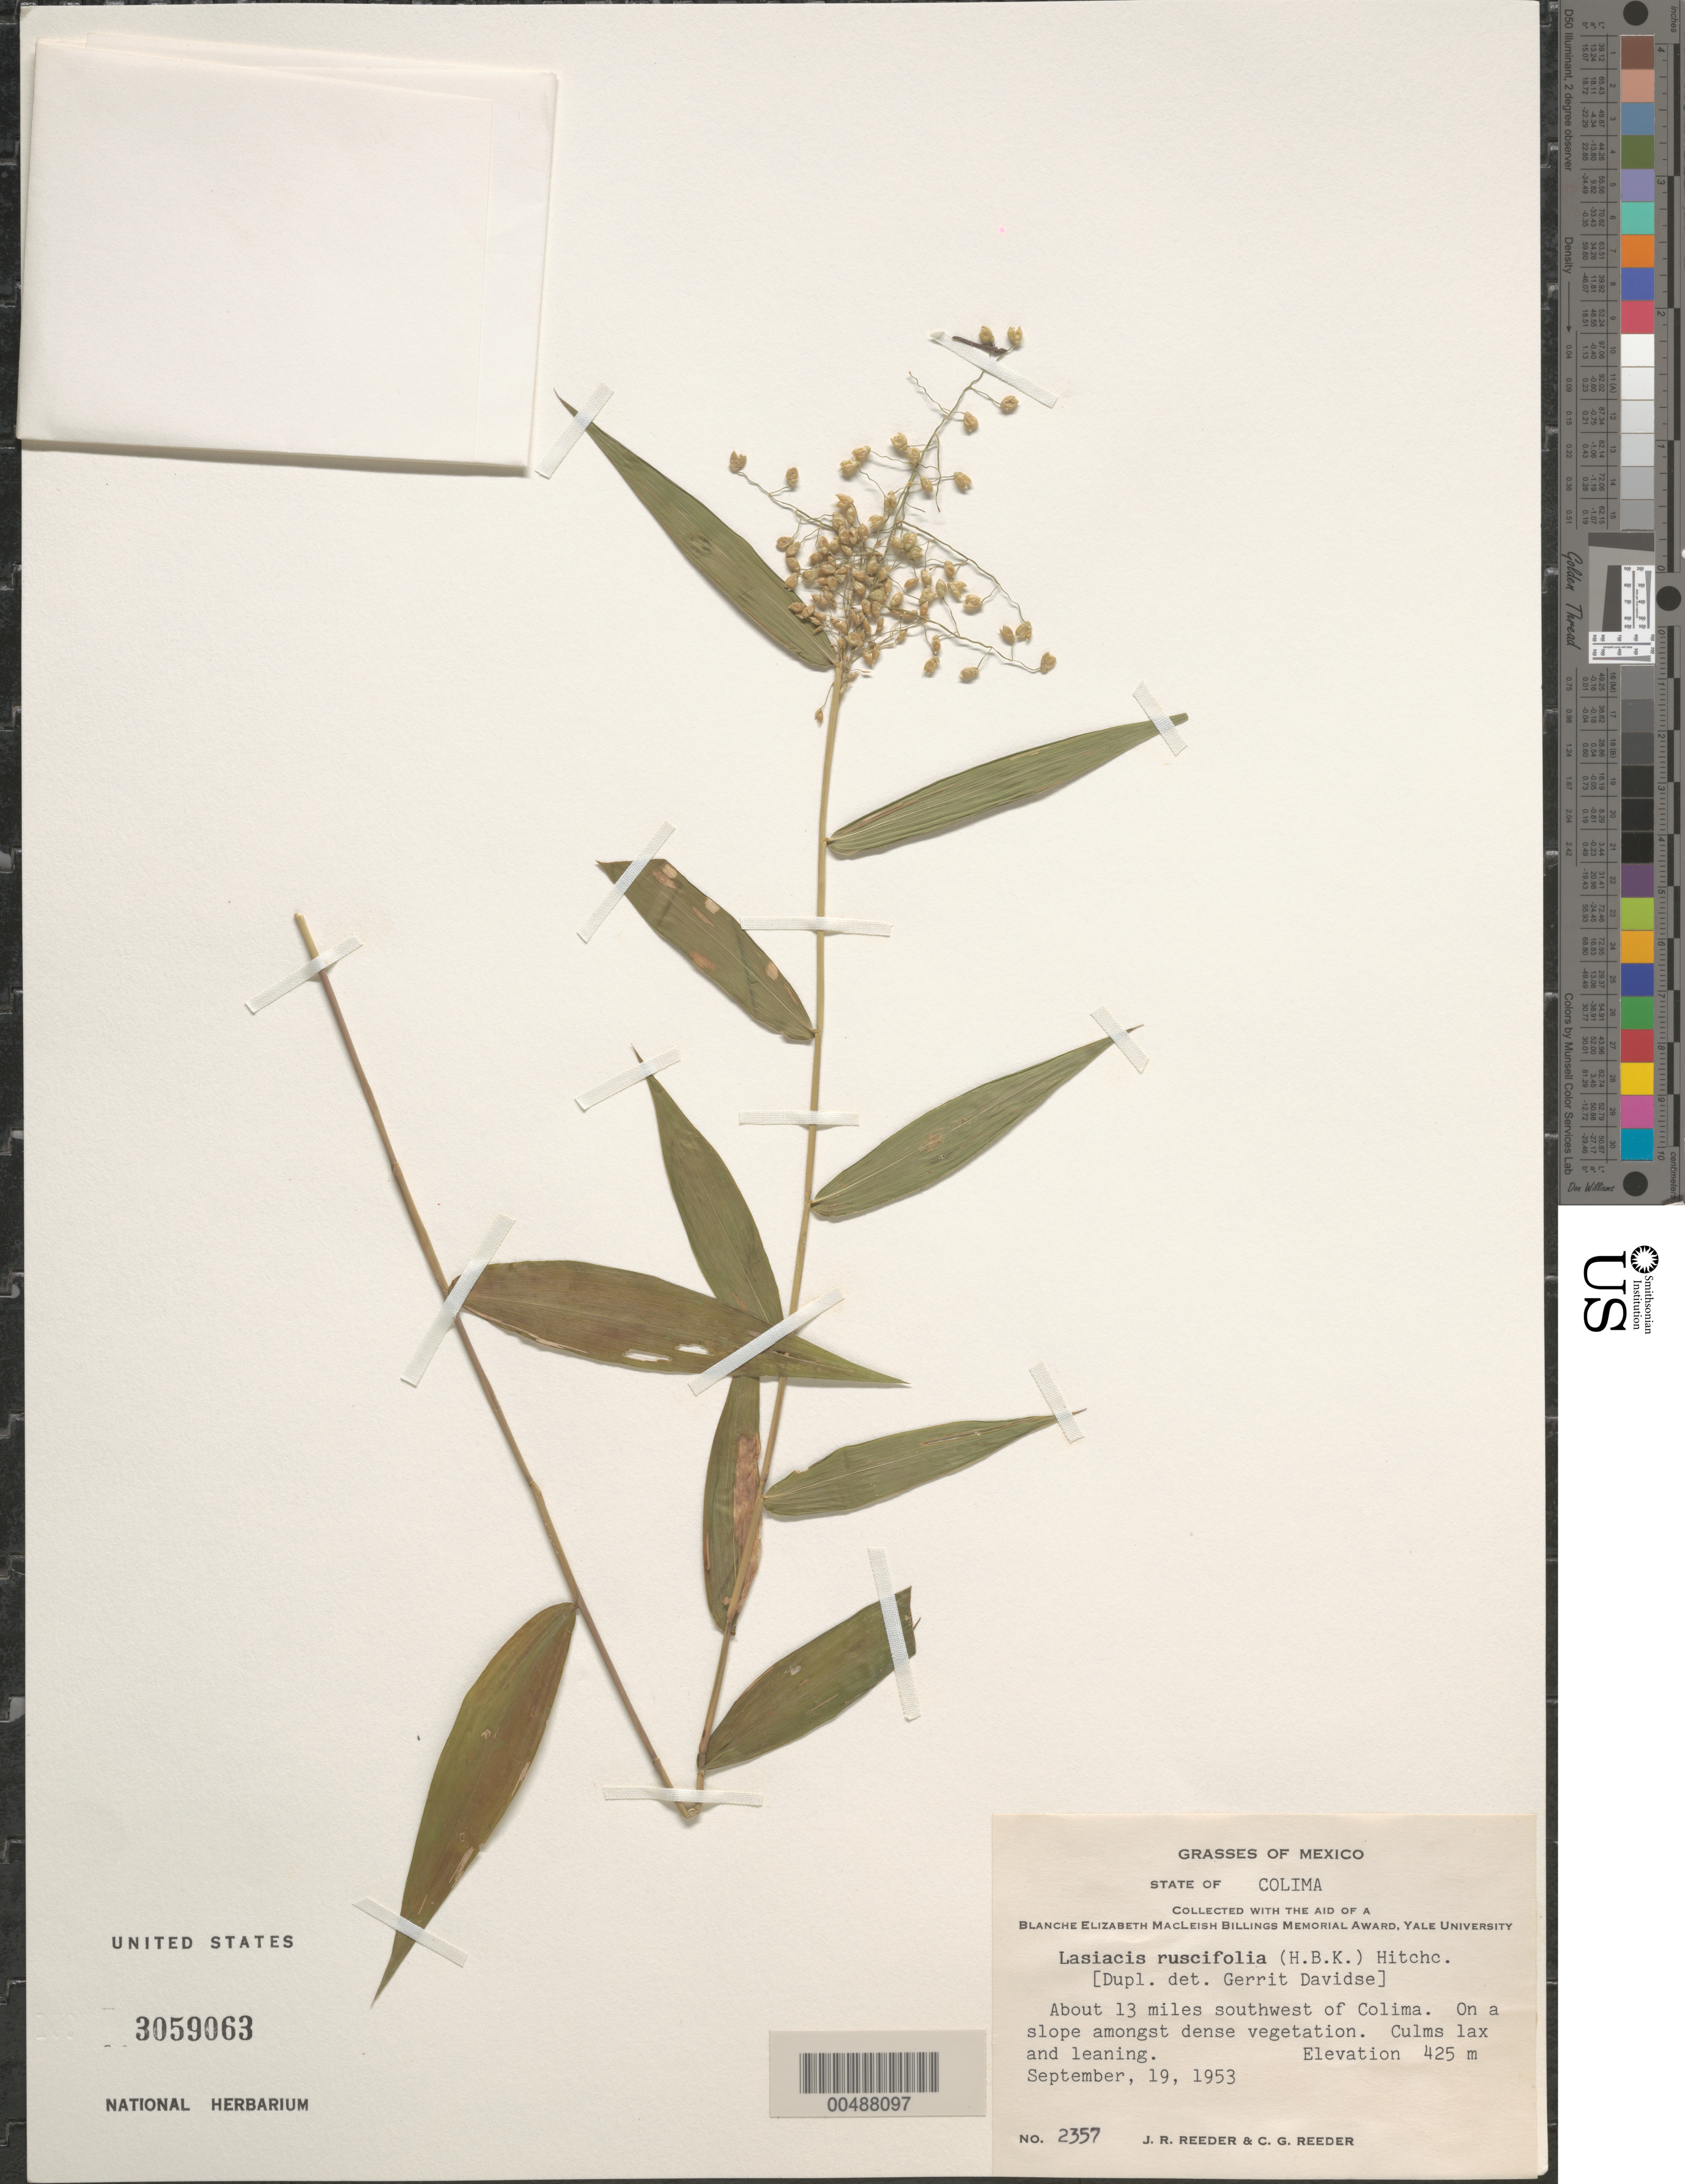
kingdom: Plantae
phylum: Tracheophyta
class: Liliopsida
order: Poales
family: Poaceae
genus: Lasiacis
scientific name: Lasiacis ruscifolia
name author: (Kunth) Hitchc.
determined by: Davidse, Gerrit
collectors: J. R. Reeder & C. G. Reeder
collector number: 2357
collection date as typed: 19 Sep 1953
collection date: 1953-09-19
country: Mexico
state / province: Colima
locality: About 13 mi SW of Colima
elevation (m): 425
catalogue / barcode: US 3059063